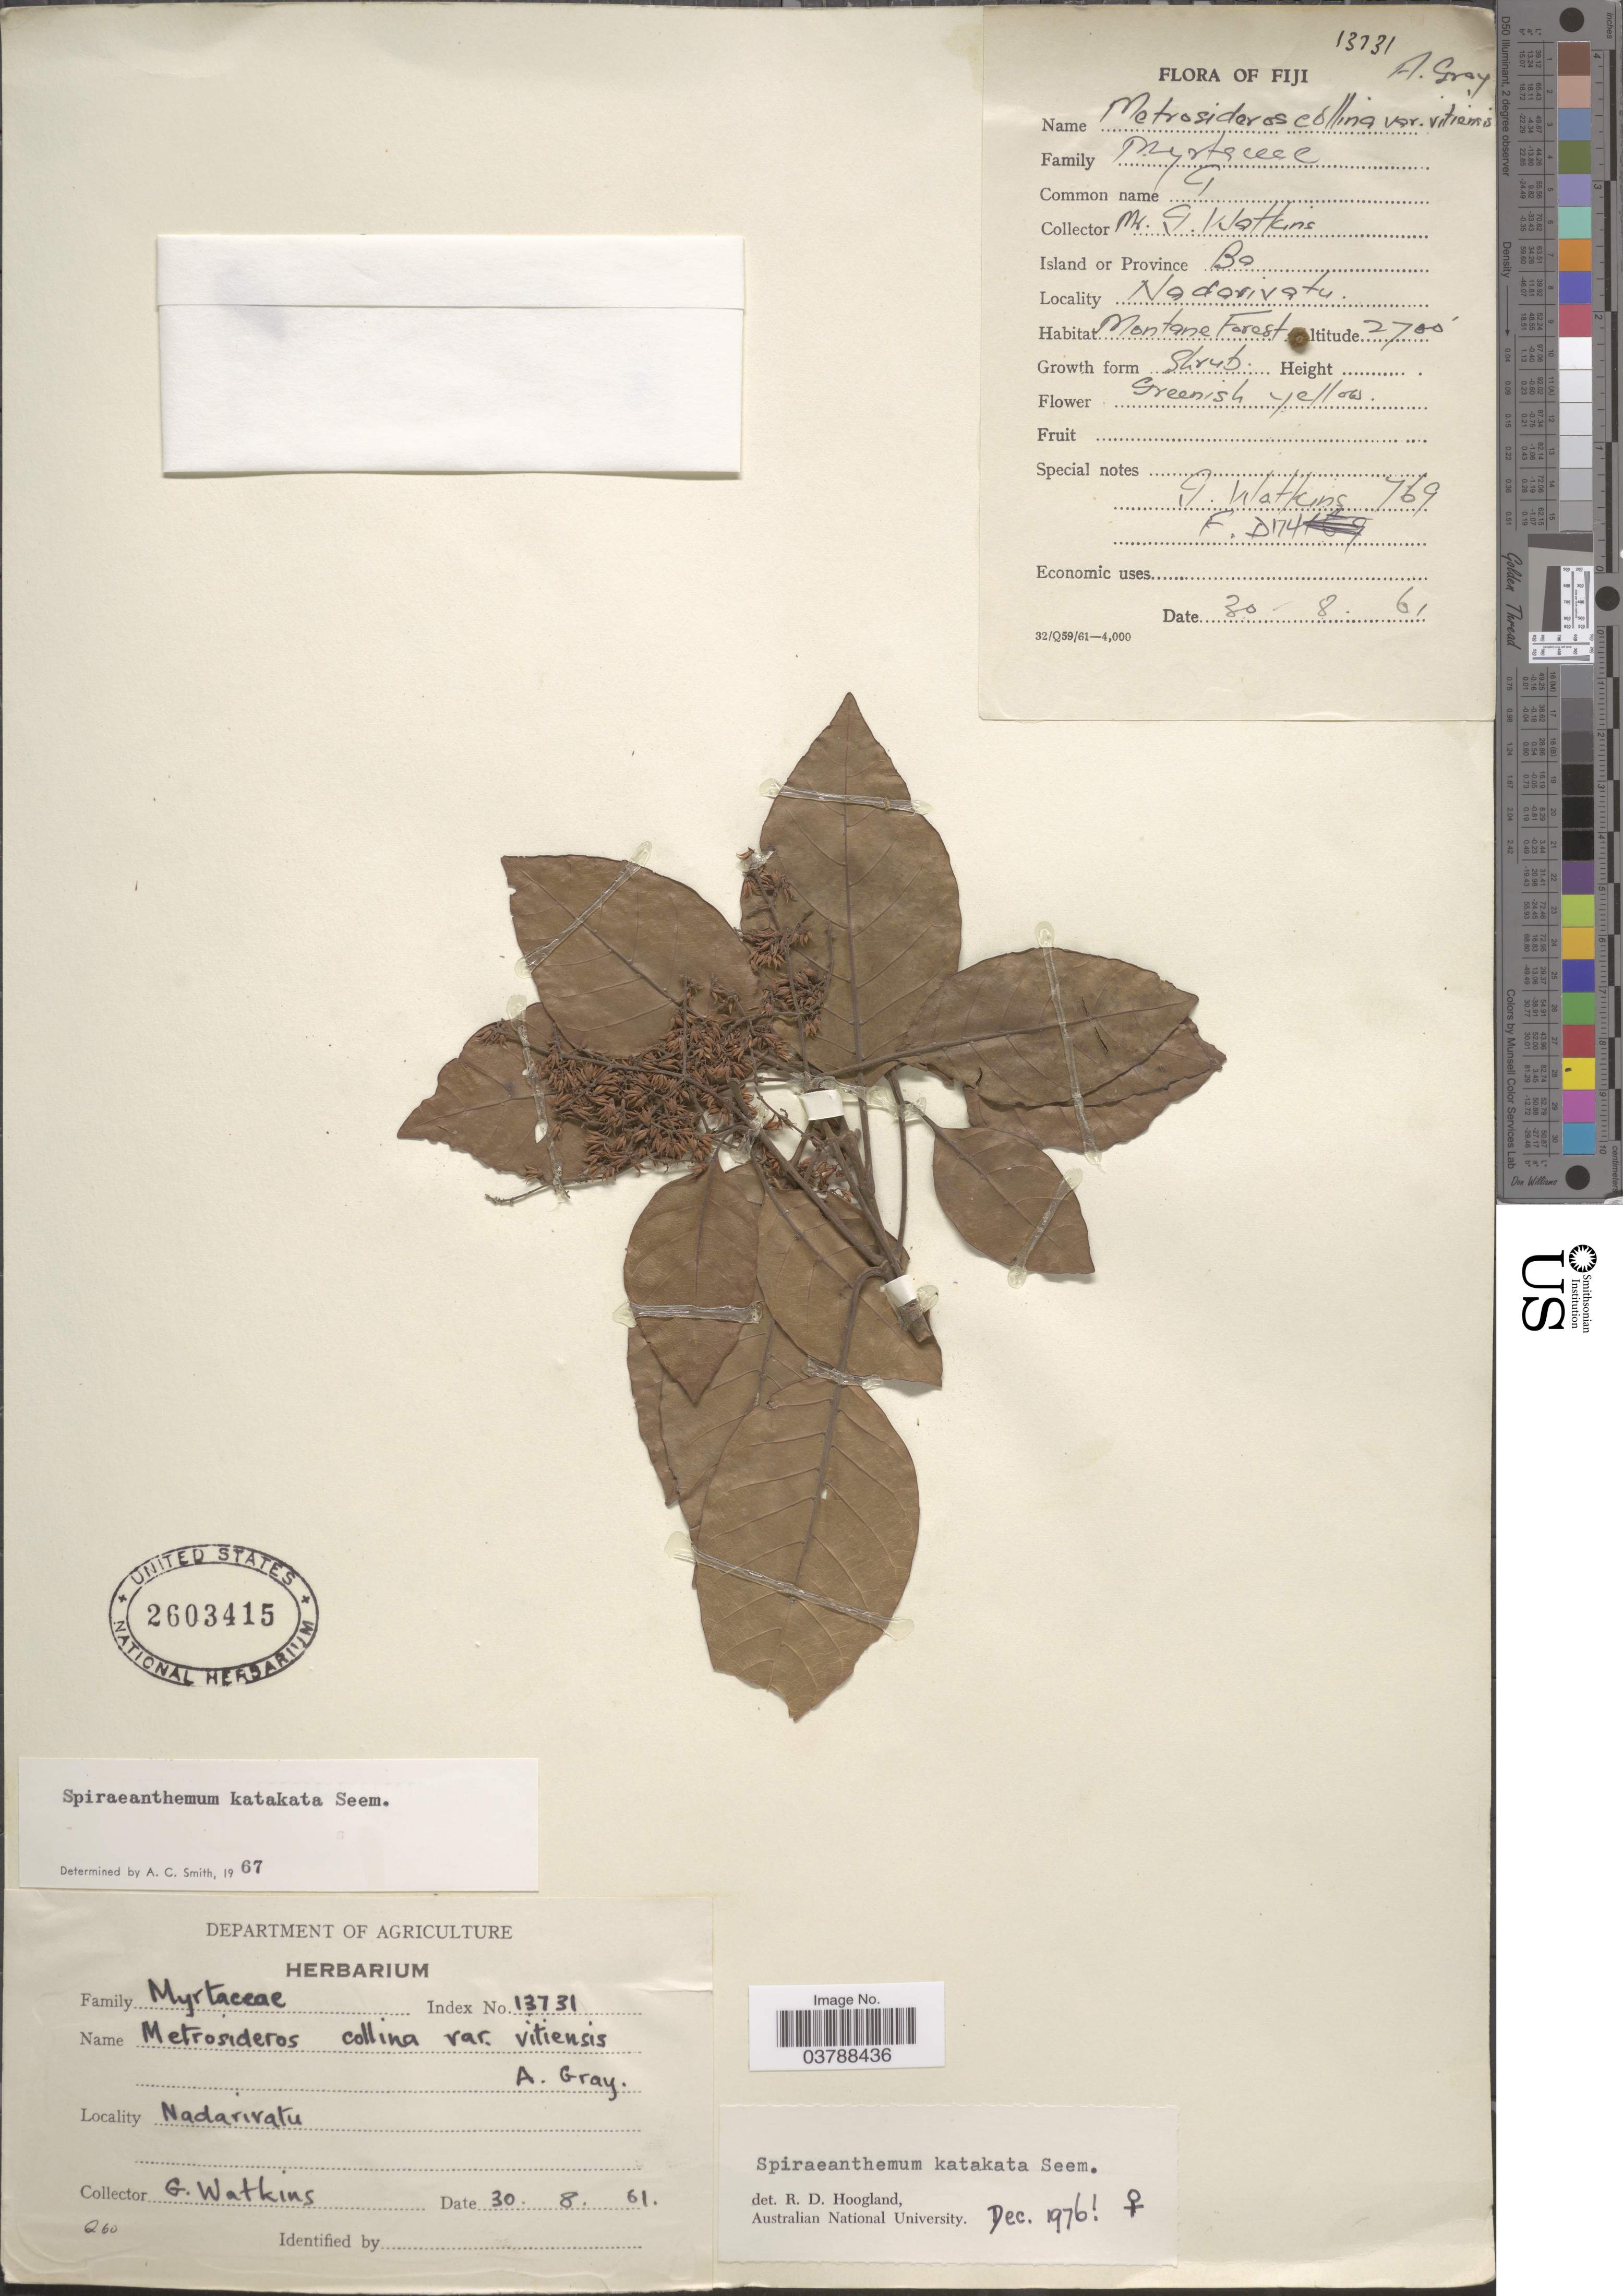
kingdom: Plantae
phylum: Tracheophyta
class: Magnoliopsida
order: Oxalidales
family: Cunoniaceae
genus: Spiraeanthemum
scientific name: Spiraeanthemum katakata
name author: Seem.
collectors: G. Watkins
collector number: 13731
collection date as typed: Transcribed d/m/y: 30/8/61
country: Fiji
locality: Island or Province: Bo*. Nadarivatu. Montane Forest.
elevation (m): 823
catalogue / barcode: US 2603415